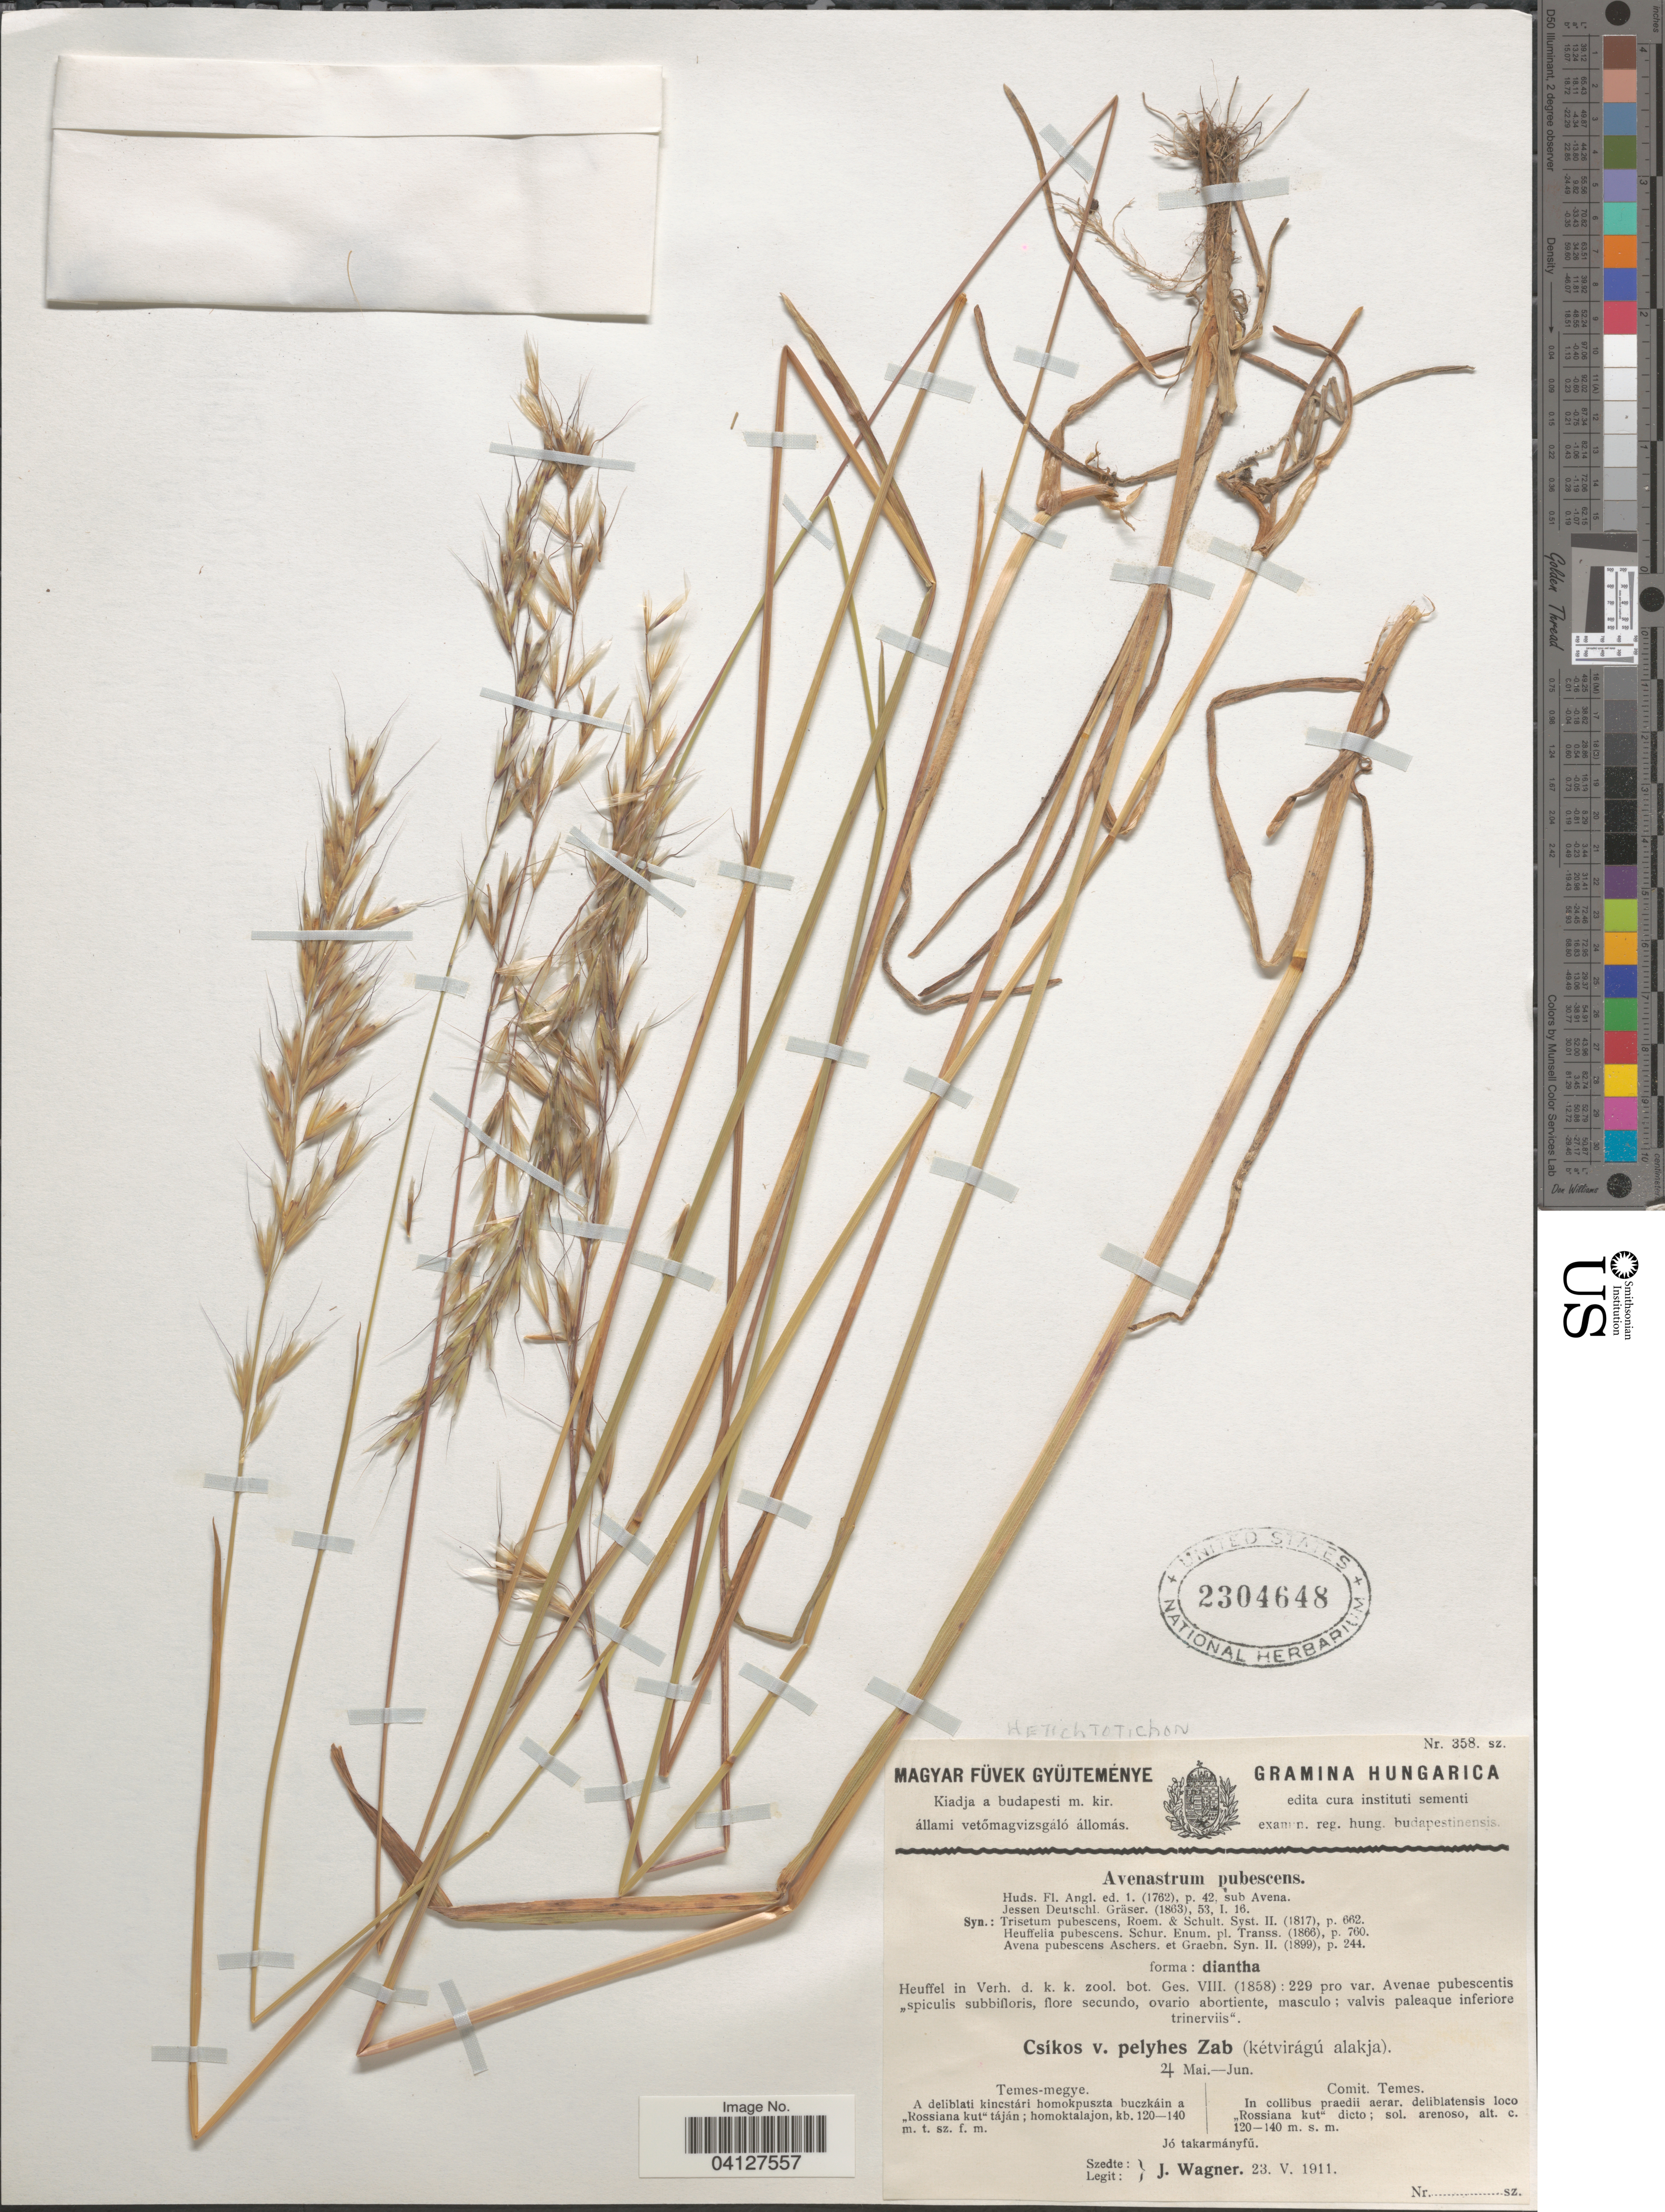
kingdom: Plantae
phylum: Tracheophyta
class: Liliopsida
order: Poales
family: Poaceae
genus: Avenastrum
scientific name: Avenastrum pubescens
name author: (Huds.) Opiz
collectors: J. Wagner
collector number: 358a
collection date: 1911-05-23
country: Hungary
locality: Hungarica. Temes-megye. A delibiati kinctári homokpuszta buczkáin a ,,Rossiana kut' tájan; homoktalajon.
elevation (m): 120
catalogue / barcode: US 2304648